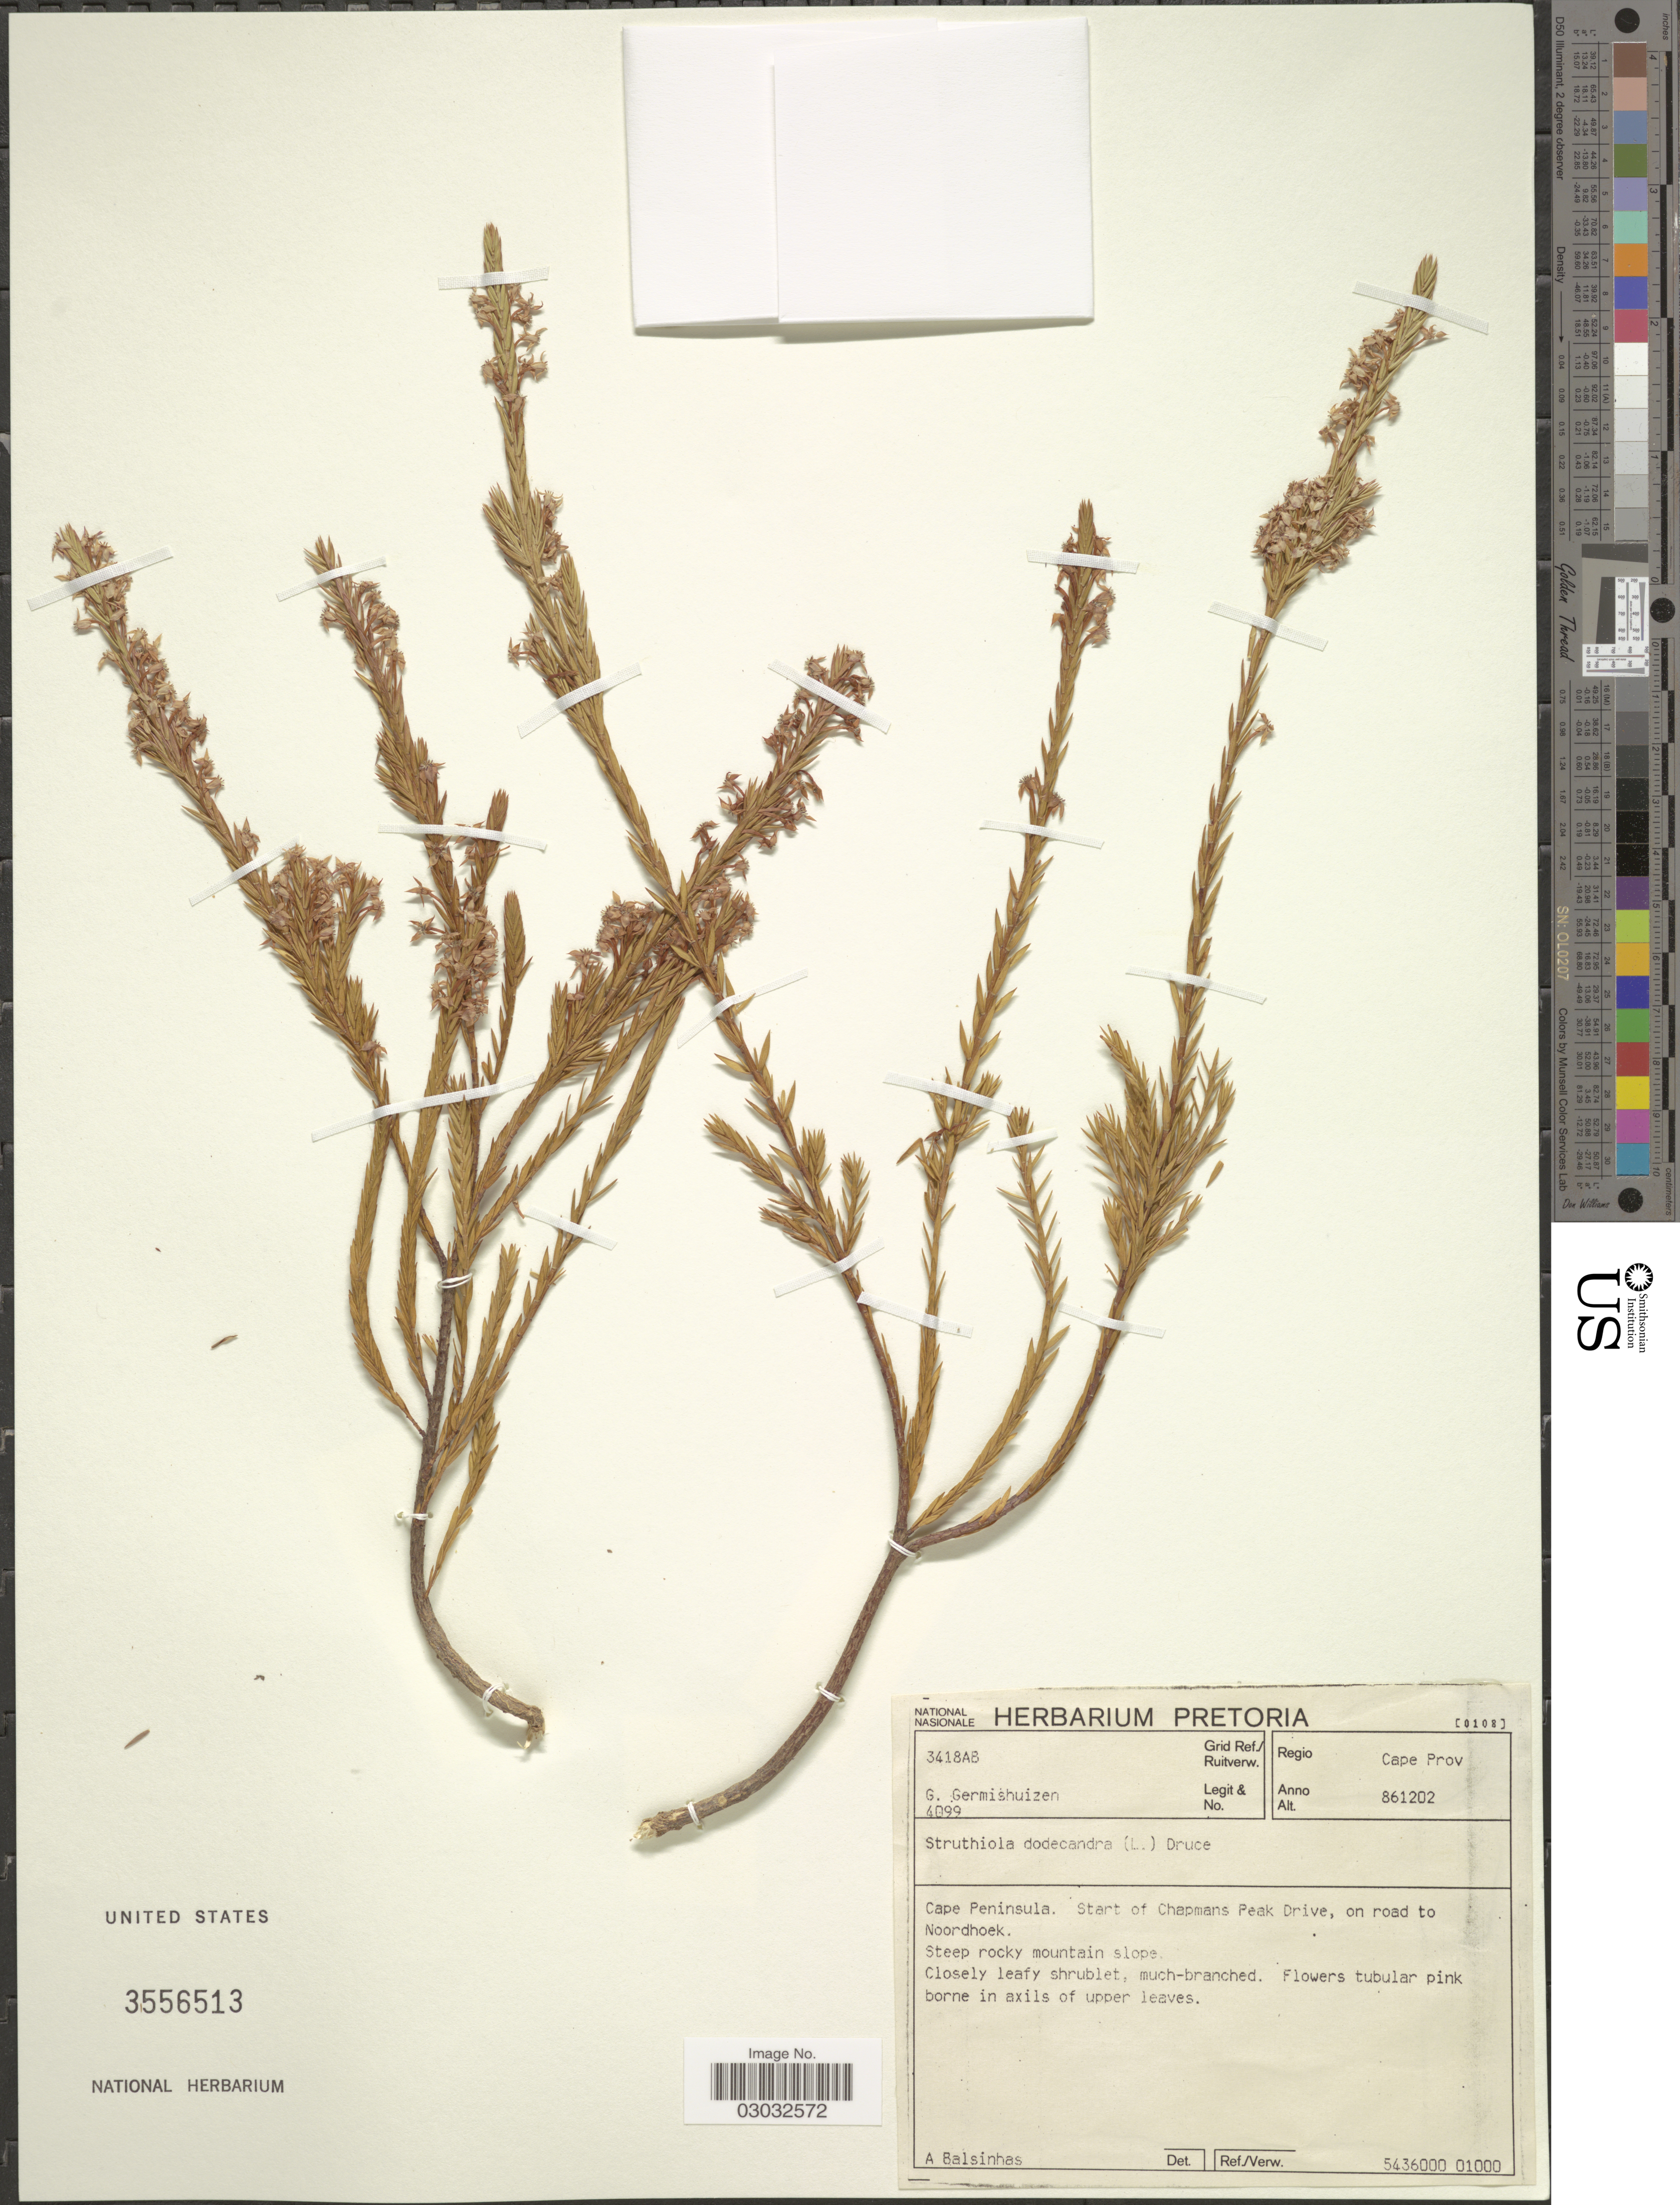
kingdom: Plantae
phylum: Tracheophyta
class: Magnoliopsida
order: Malvales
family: Thymelaeaceae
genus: Struthiola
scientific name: Struthiola dodecandra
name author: (L.) Druce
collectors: G. Germishuizen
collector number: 4099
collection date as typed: Transcribed d/m/y: 2/12/86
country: South Africa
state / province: Western Cape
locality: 3418AB Grid Ref./ Ruitverw. Cape Peninsula. Start of Chapmans Peak Drive, on road to Noordhoek.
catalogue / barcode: US 3556513